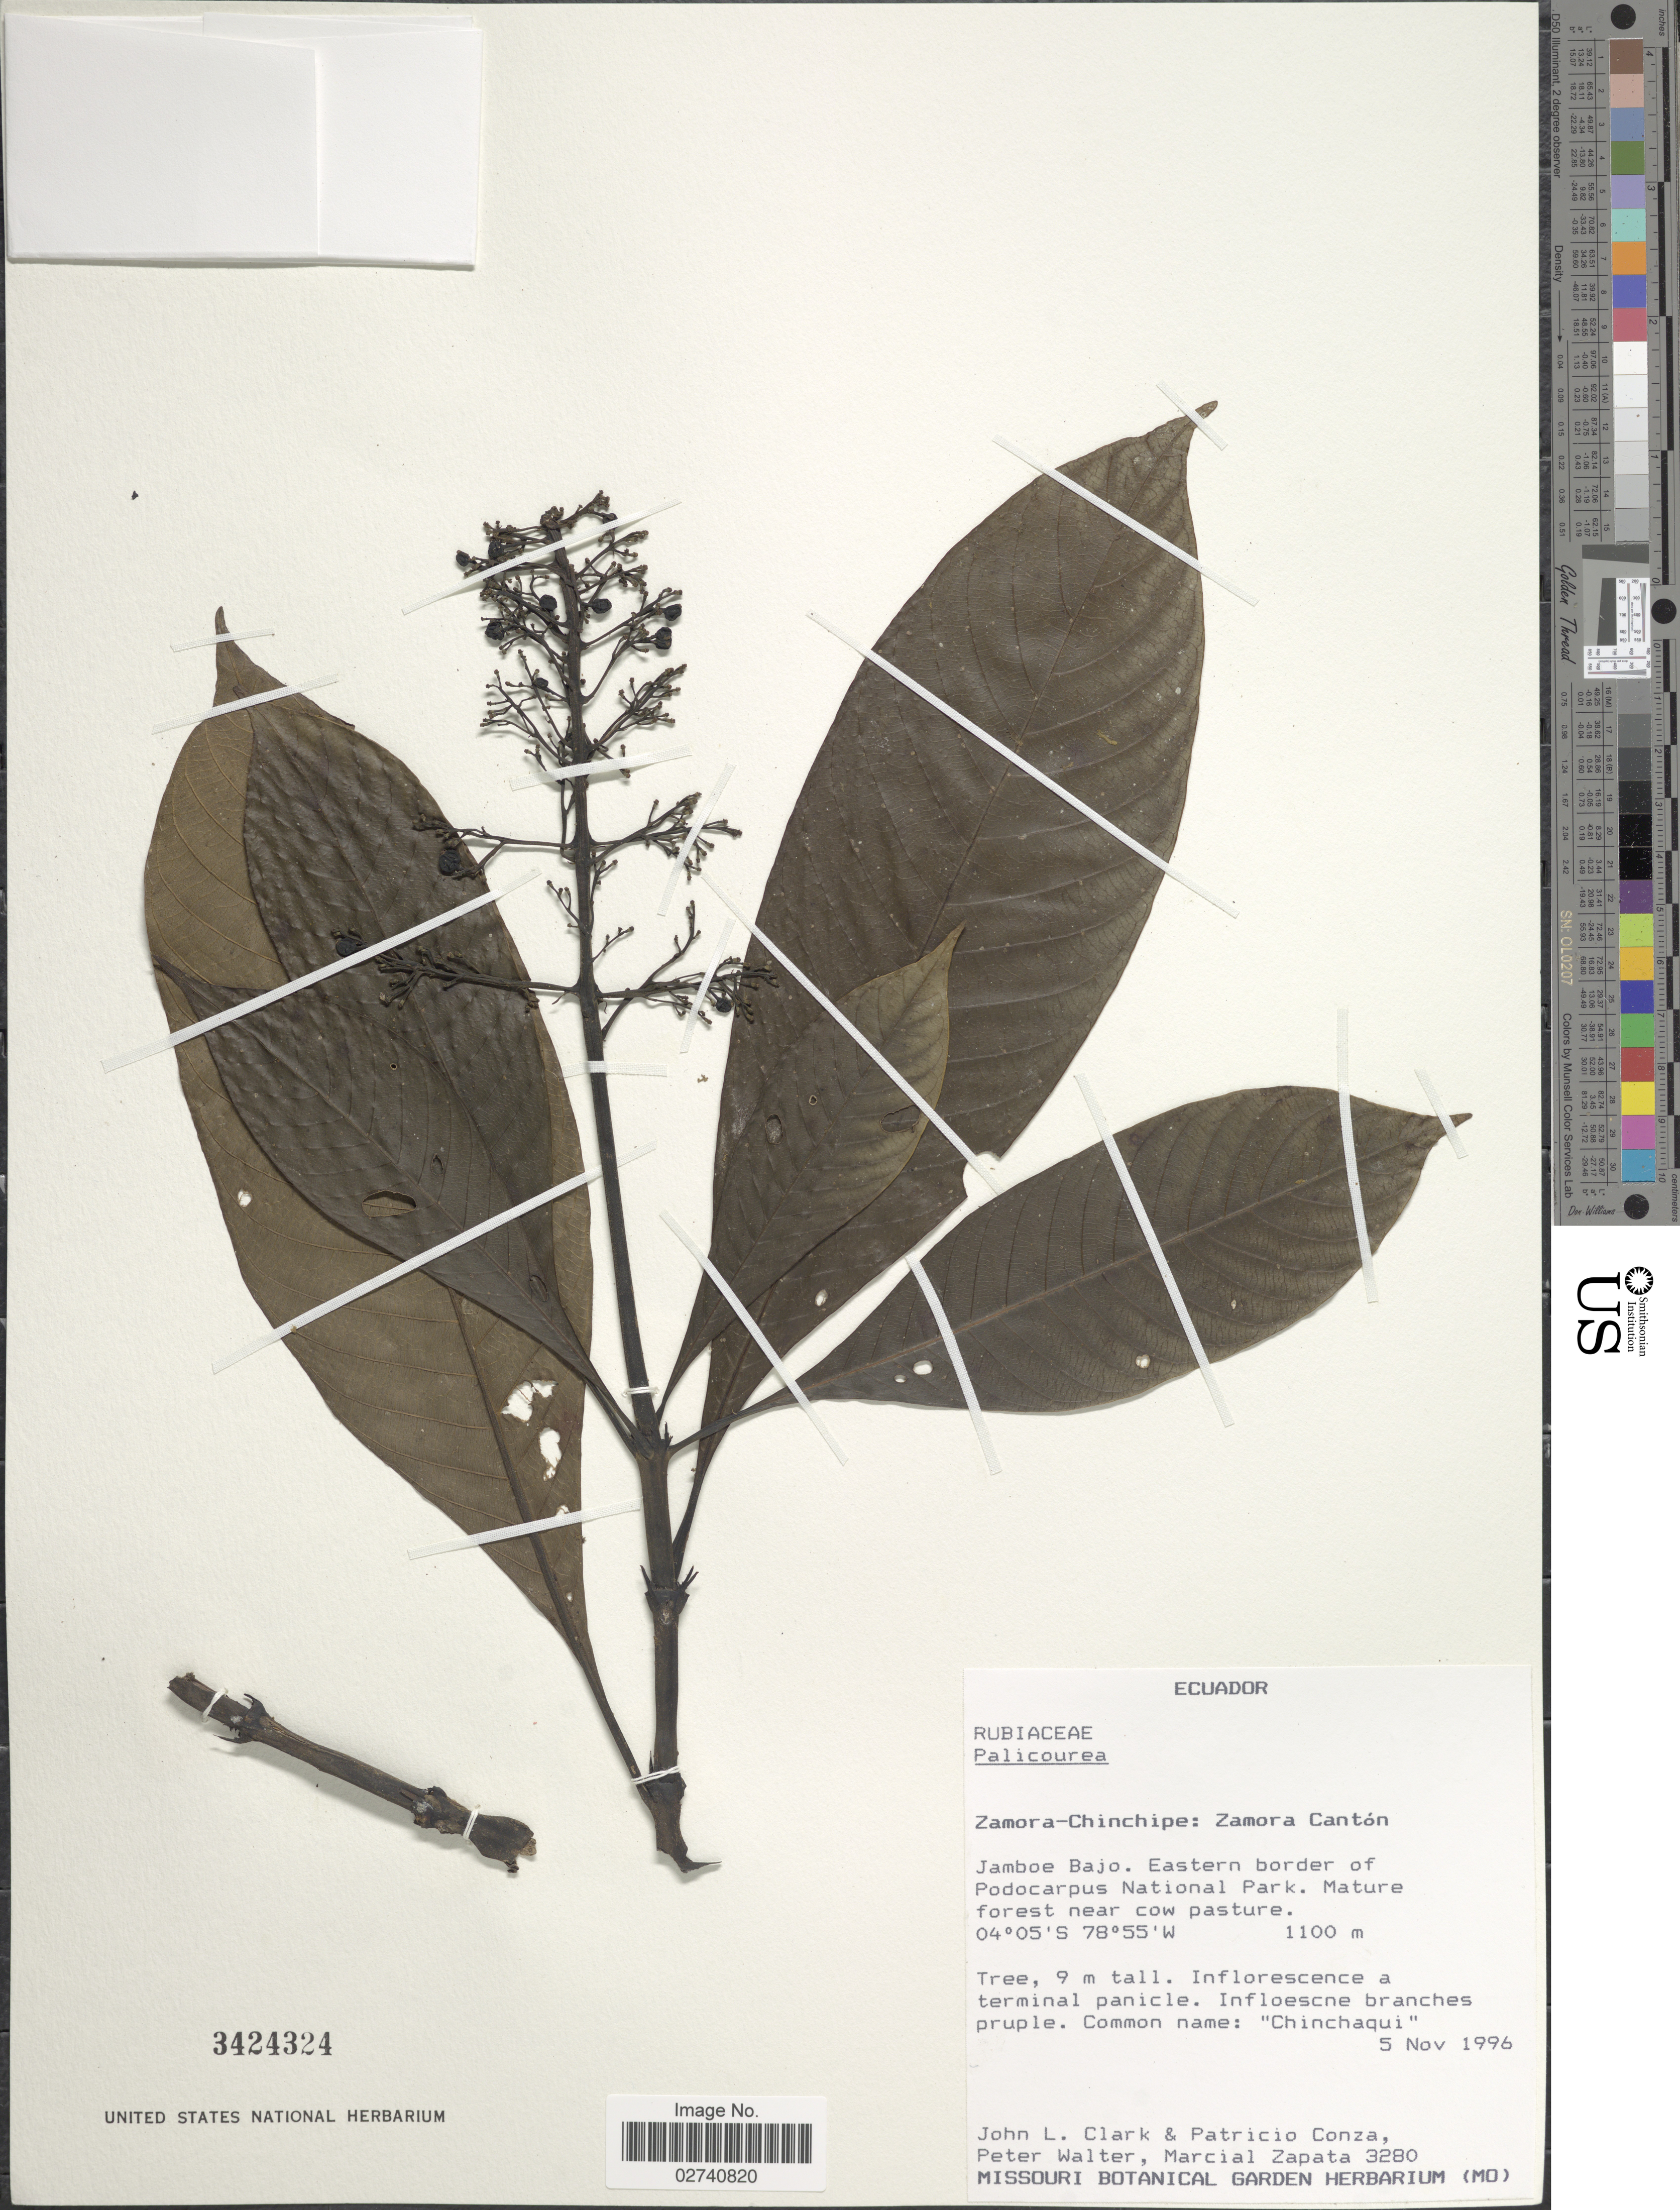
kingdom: Plantae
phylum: Tracheophyta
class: Magnoliopsida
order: Gentianales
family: Rubiaceae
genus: Palicourea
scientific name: Palicourea sp.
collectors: J. L. Clark, P. Conza, P. Walter & M. Zapata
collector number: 3280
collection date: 1996-11-05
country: Ecuador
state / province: Zamora-Chinchipe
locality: Zamora Canton. Jamboe Bajo. Eastern border of Podocarpus National Park. Near cow pasture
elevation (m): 1100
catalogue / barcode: US 3424324